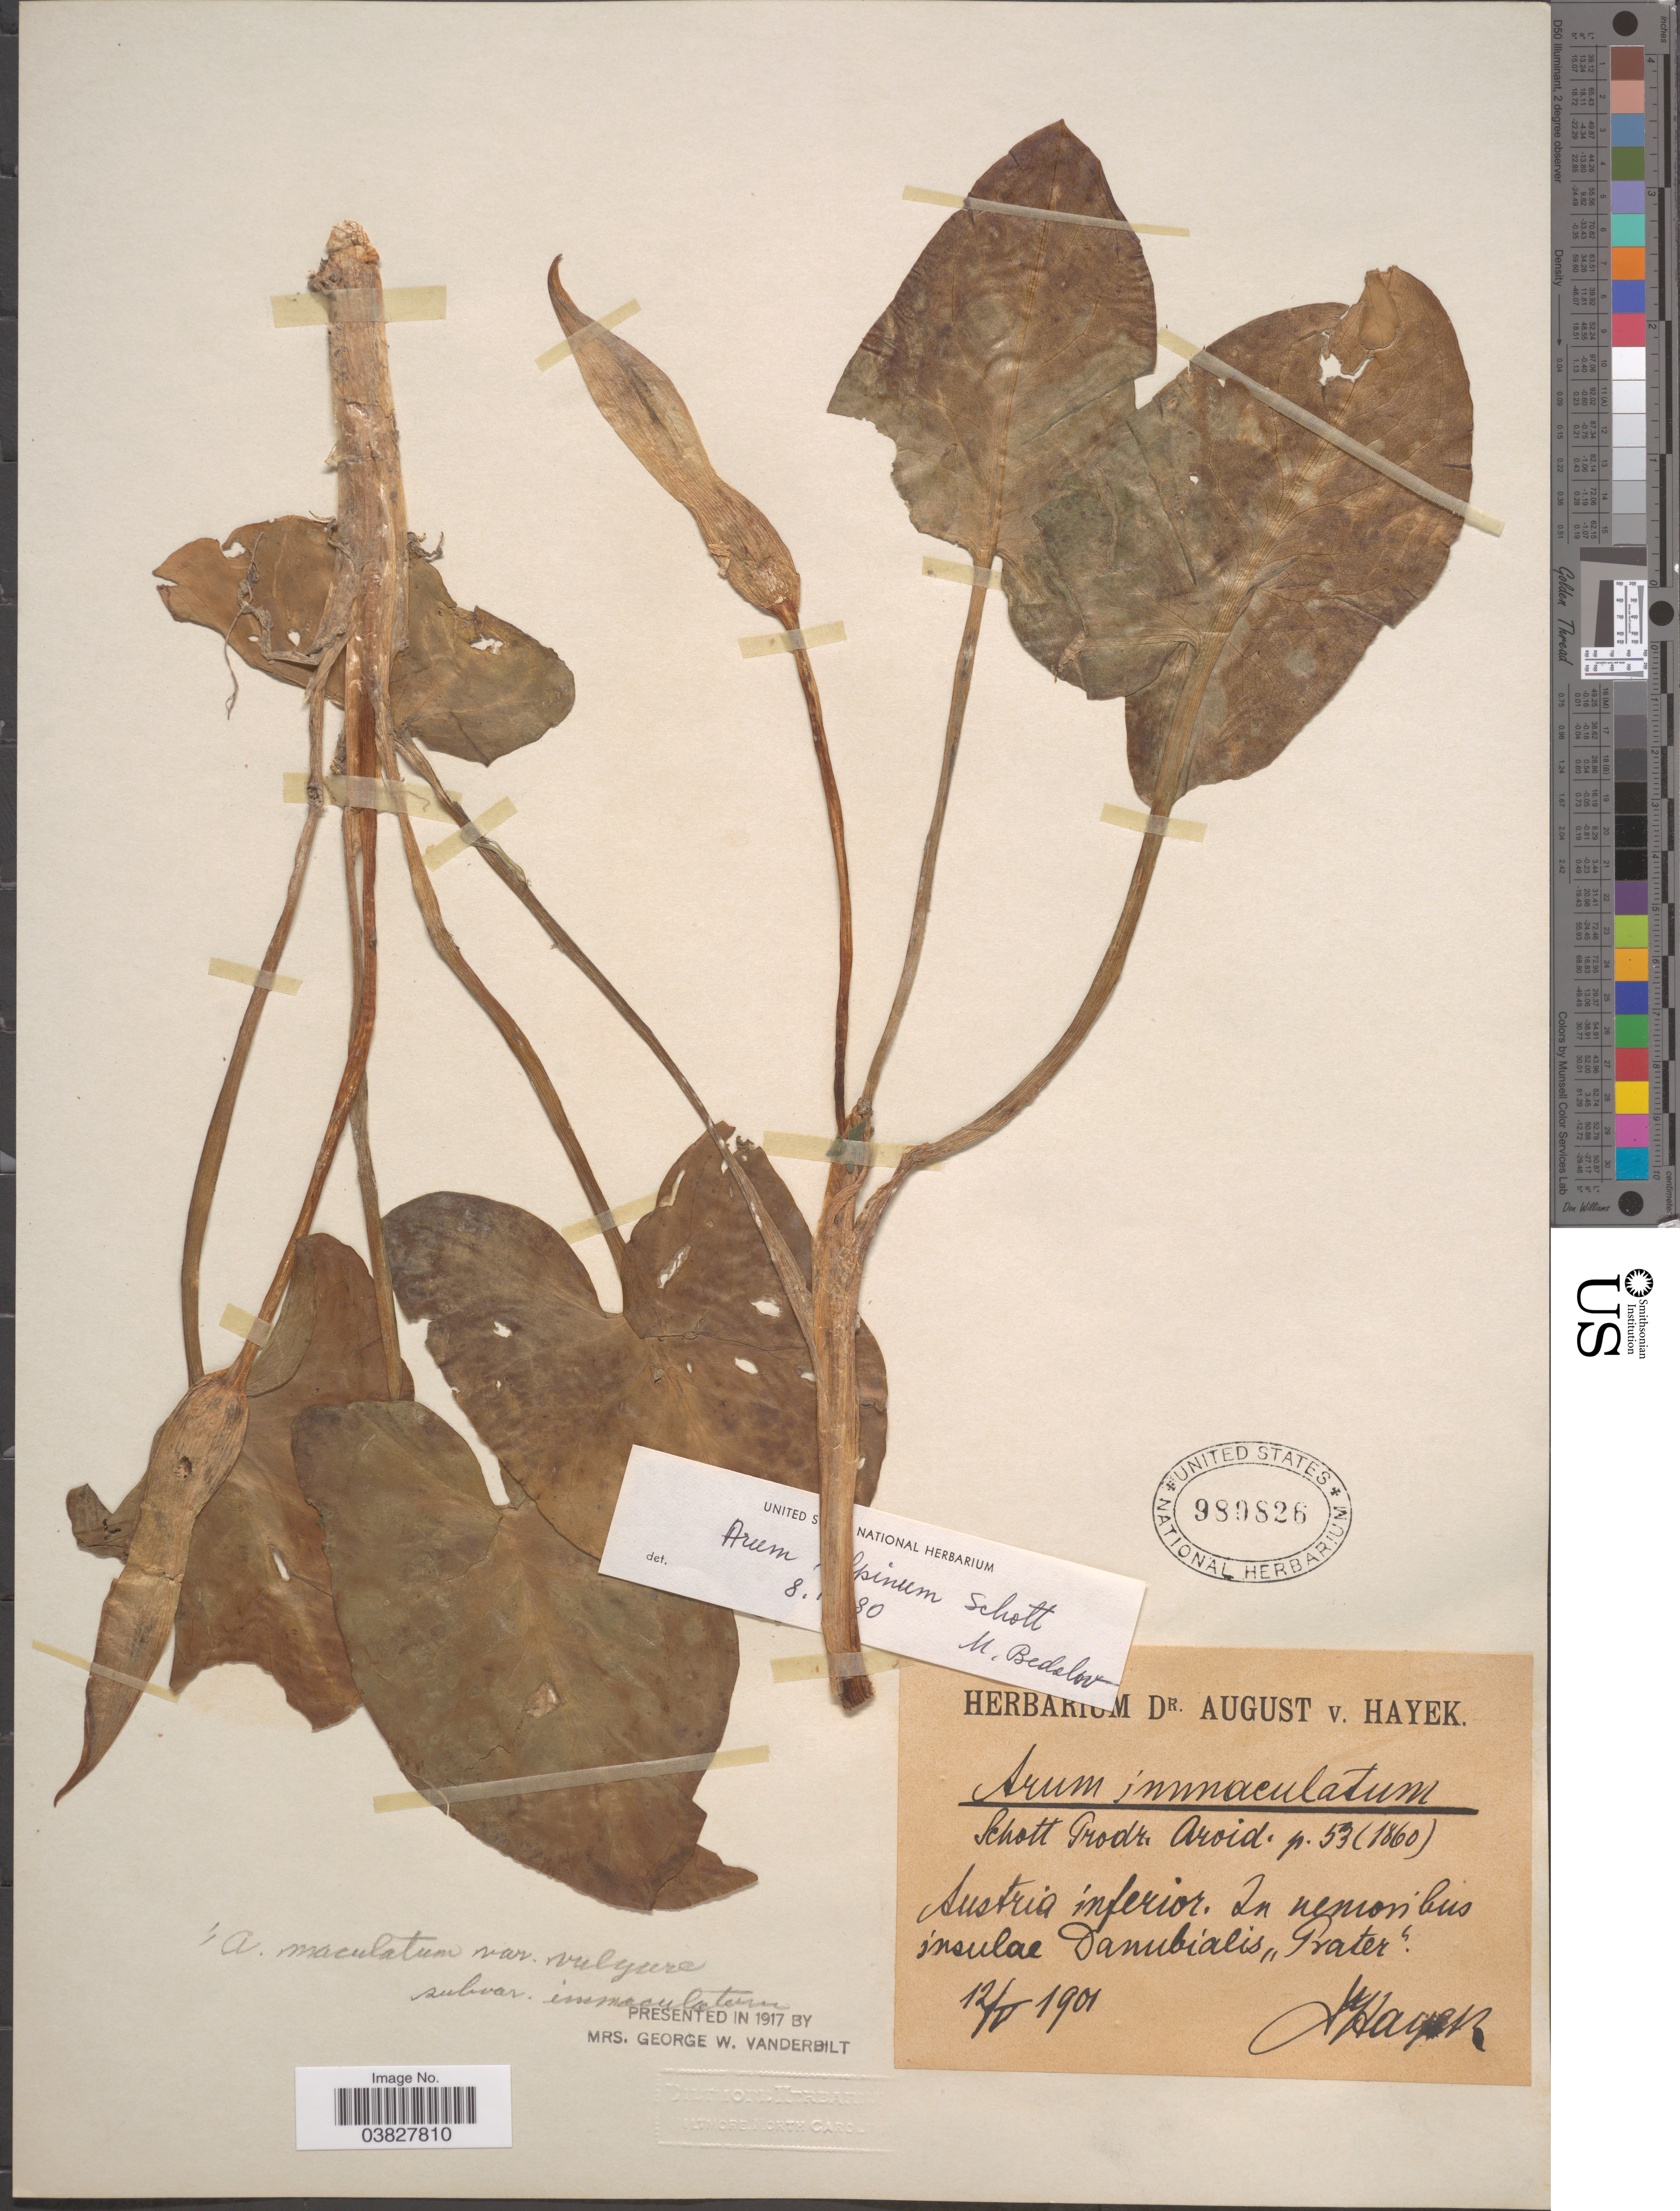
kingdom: Plantae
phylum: Tracheophyta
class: Liliopsida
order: Alismatales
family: Araceae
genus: Arum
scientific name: Arum alpinum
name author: Schott & Kotschy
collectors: A. A. von Hayek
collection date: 1901-05-12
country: Austria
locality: Austria inferior. In nemoribus insulae Danubialis ,,Prater'.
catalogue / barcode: US 980826